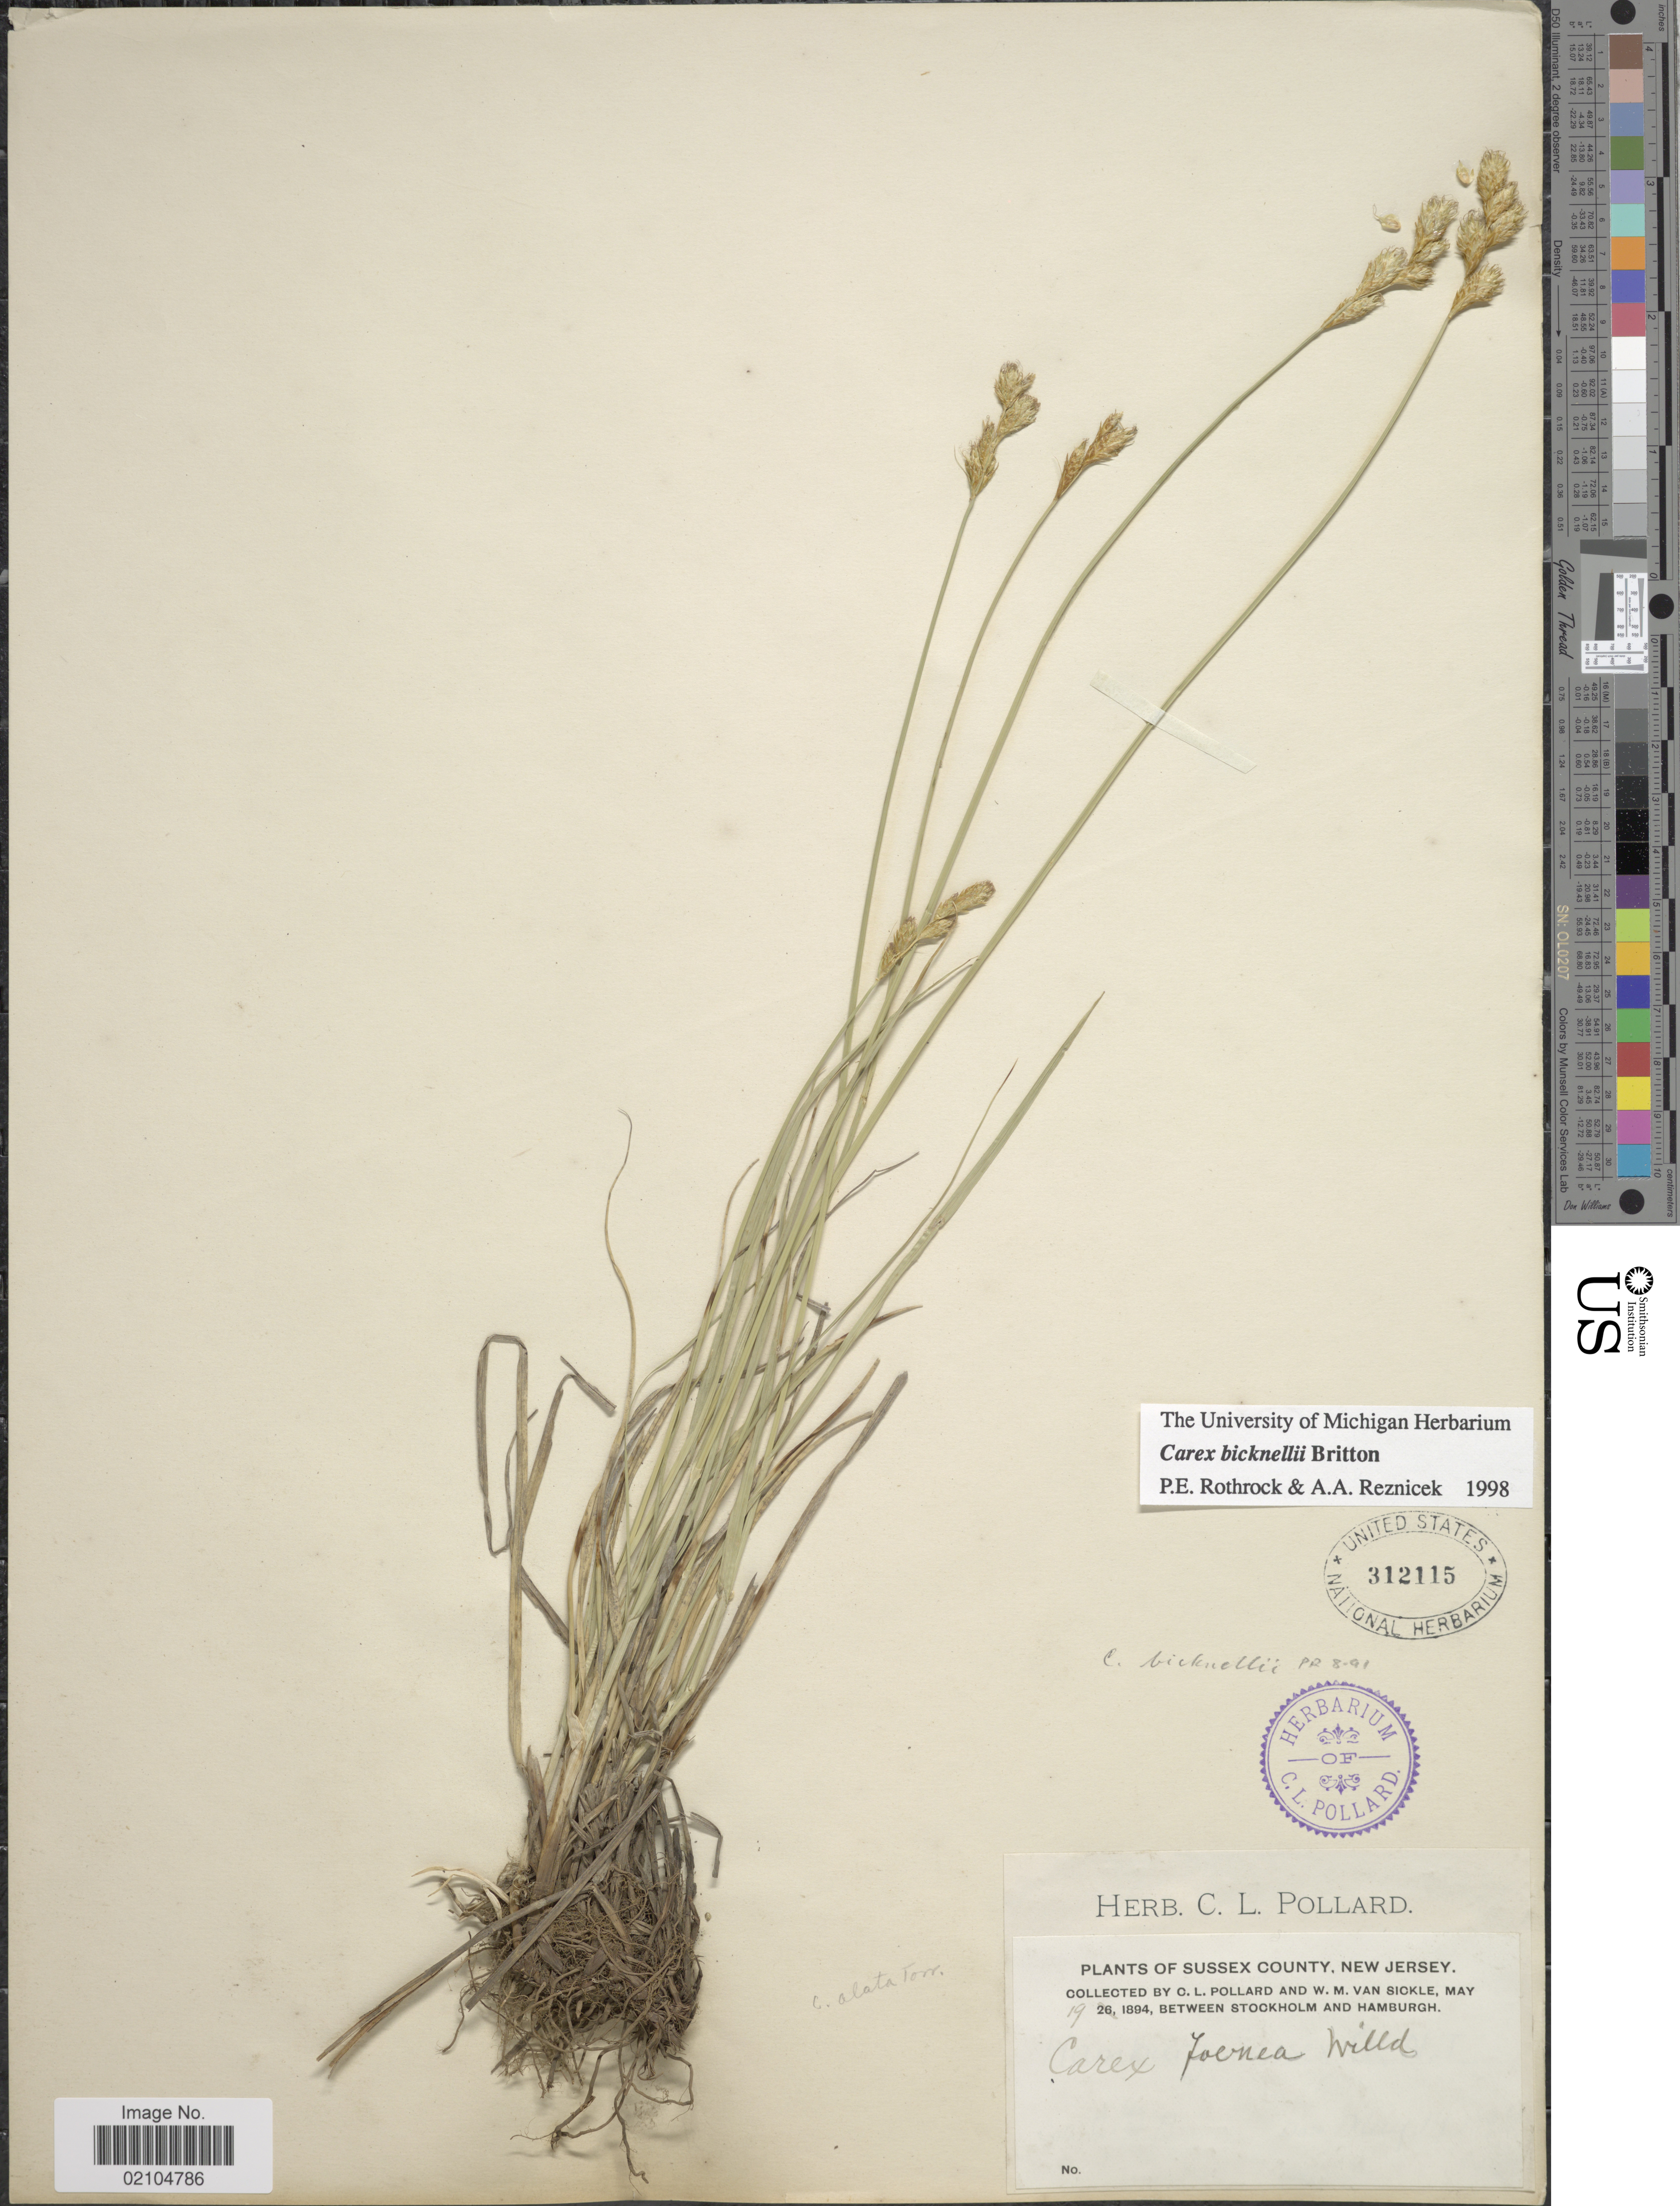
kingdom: Plantae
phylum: Tracheophyta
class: Liliopsida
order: Poales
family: Cyperaceae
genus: Carex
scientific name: Carex bicknellii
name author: Britton & A. Br.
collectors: C. L. Pollard & W. M. Van Sickle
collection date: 1894-05-19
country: United States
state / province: New Jersey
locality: Sussex County, between Stockholm and Hamburgh.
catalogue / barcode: US 312115